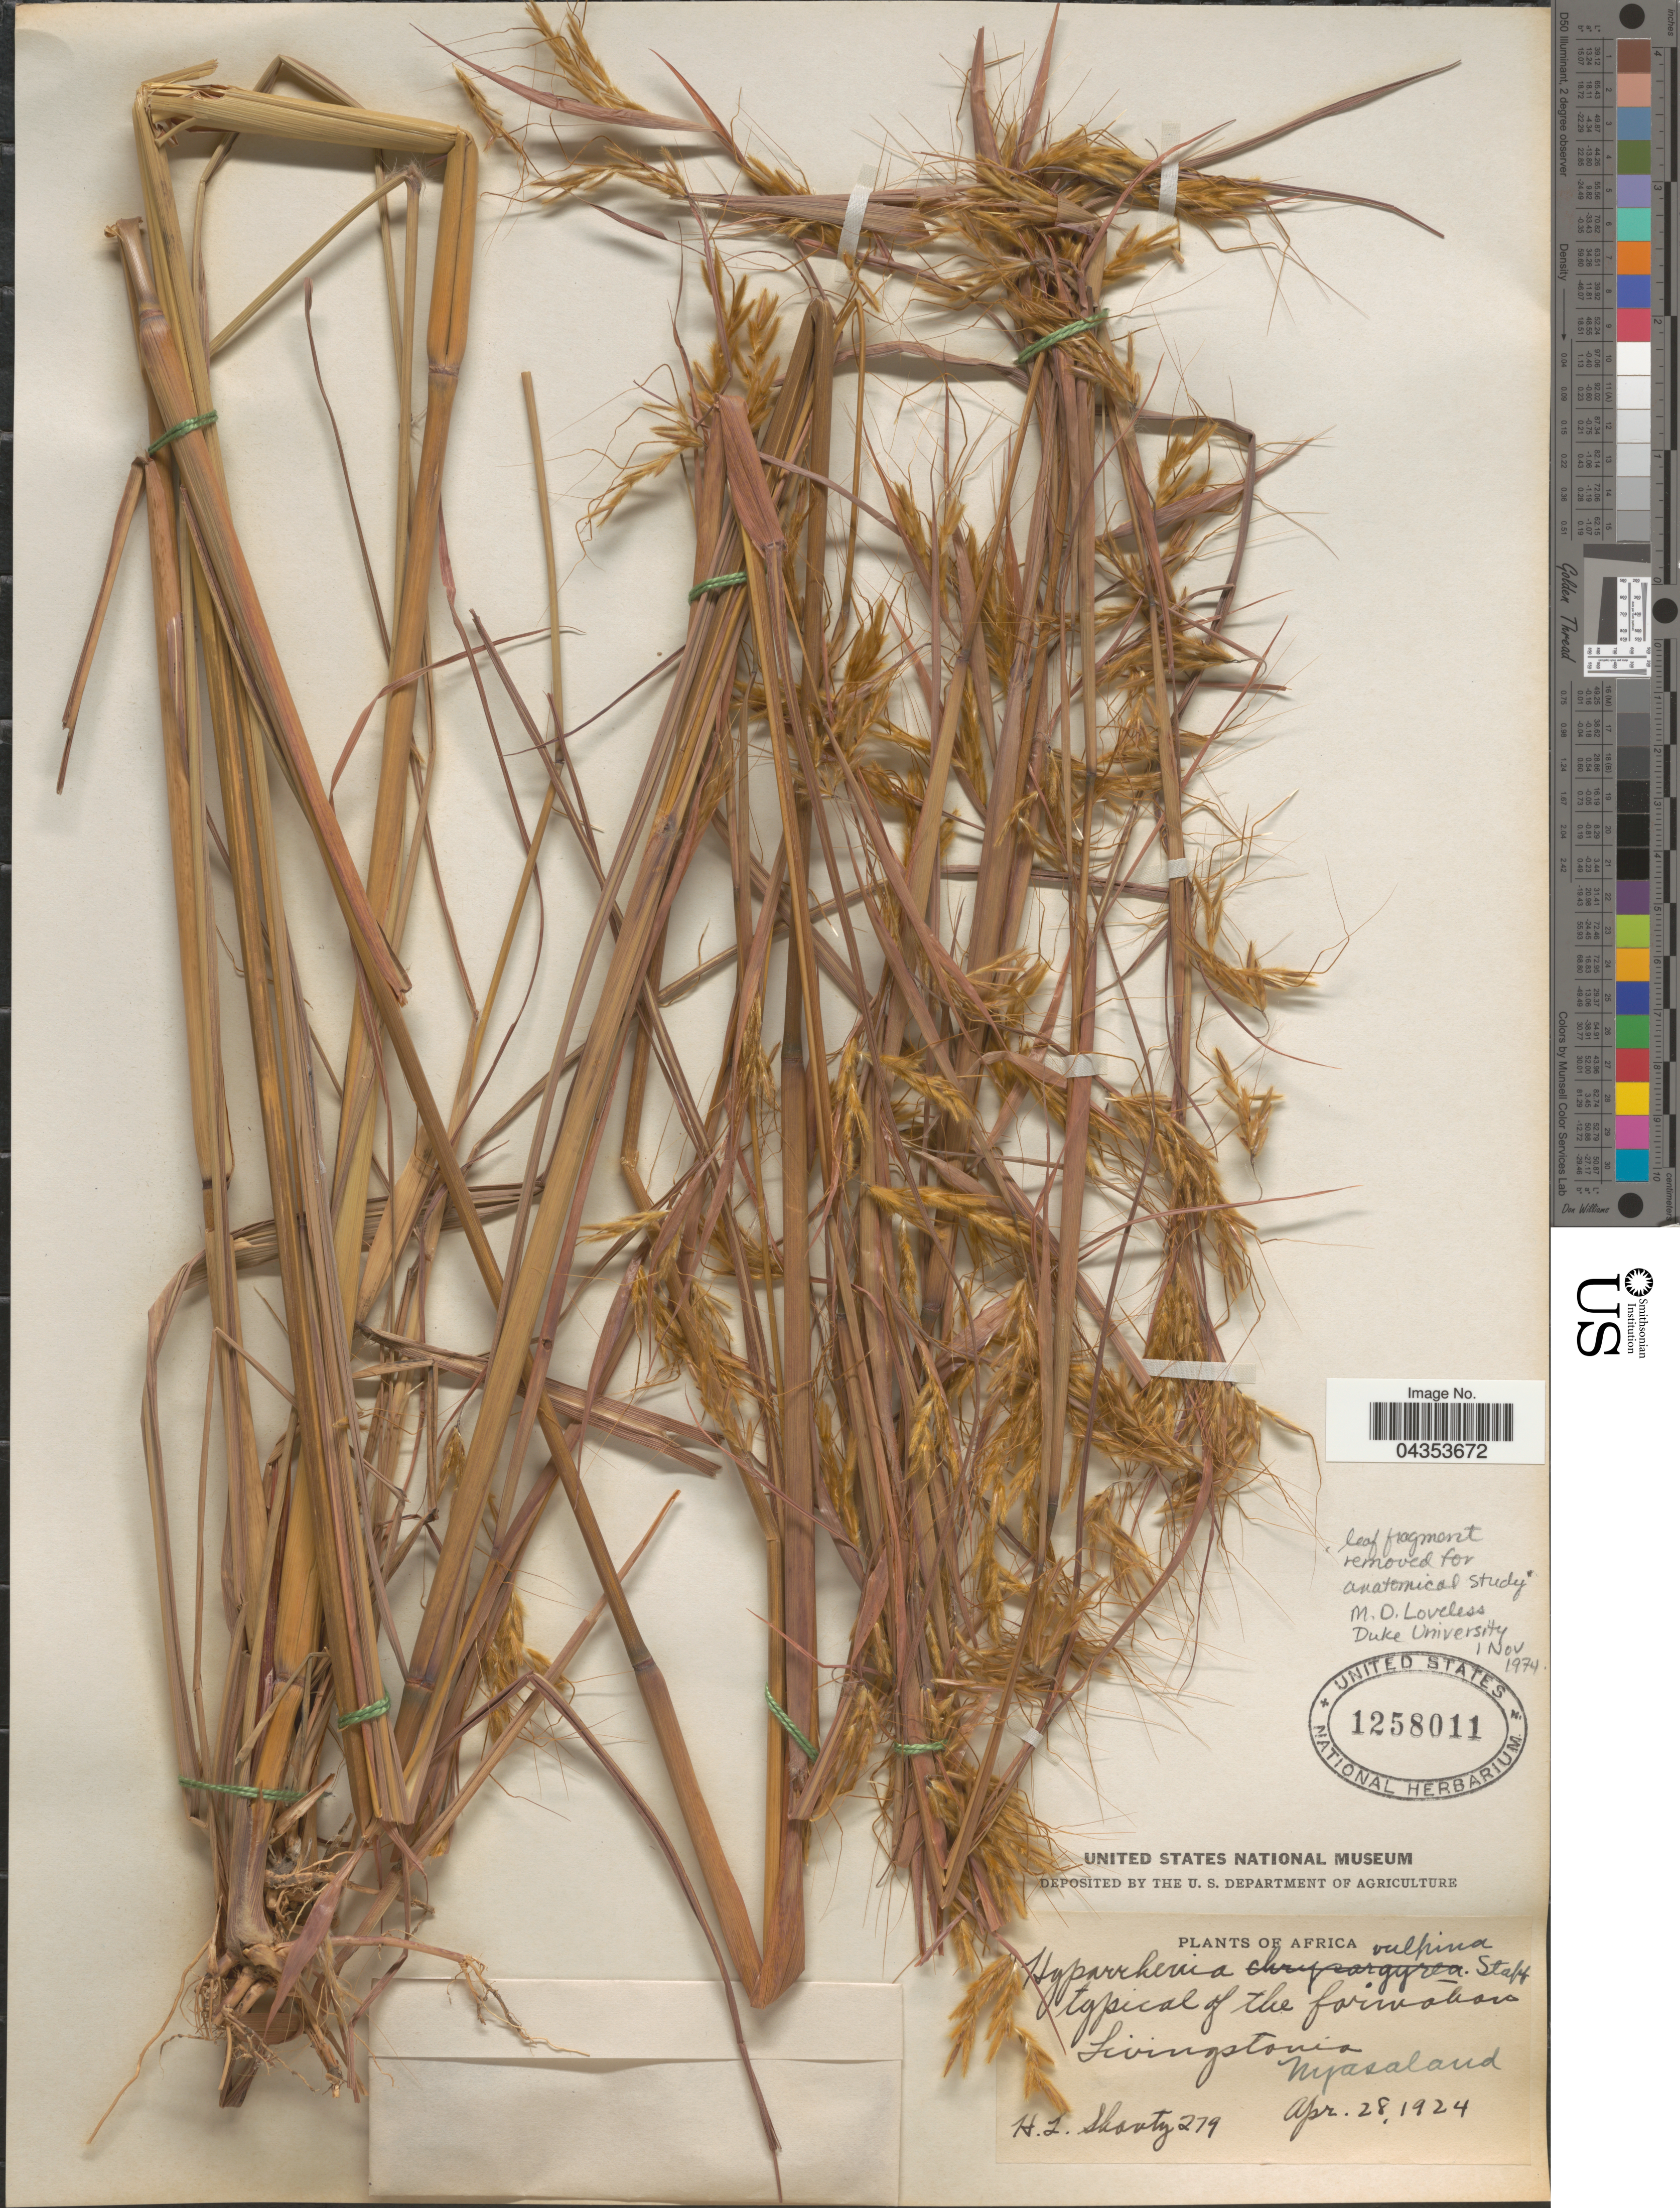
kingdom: Plantae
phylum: Tracheophyta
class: Liliopsida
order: Poales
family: Poaceae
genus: Hyparrhenia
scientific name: Hyparrhenia nyassae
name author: (Rendle) Stapf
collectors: H. Shantz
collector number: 279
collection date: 1924-04-28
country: Malawi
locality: Livingstonia. Nyasaland.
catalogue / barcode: US 1258011